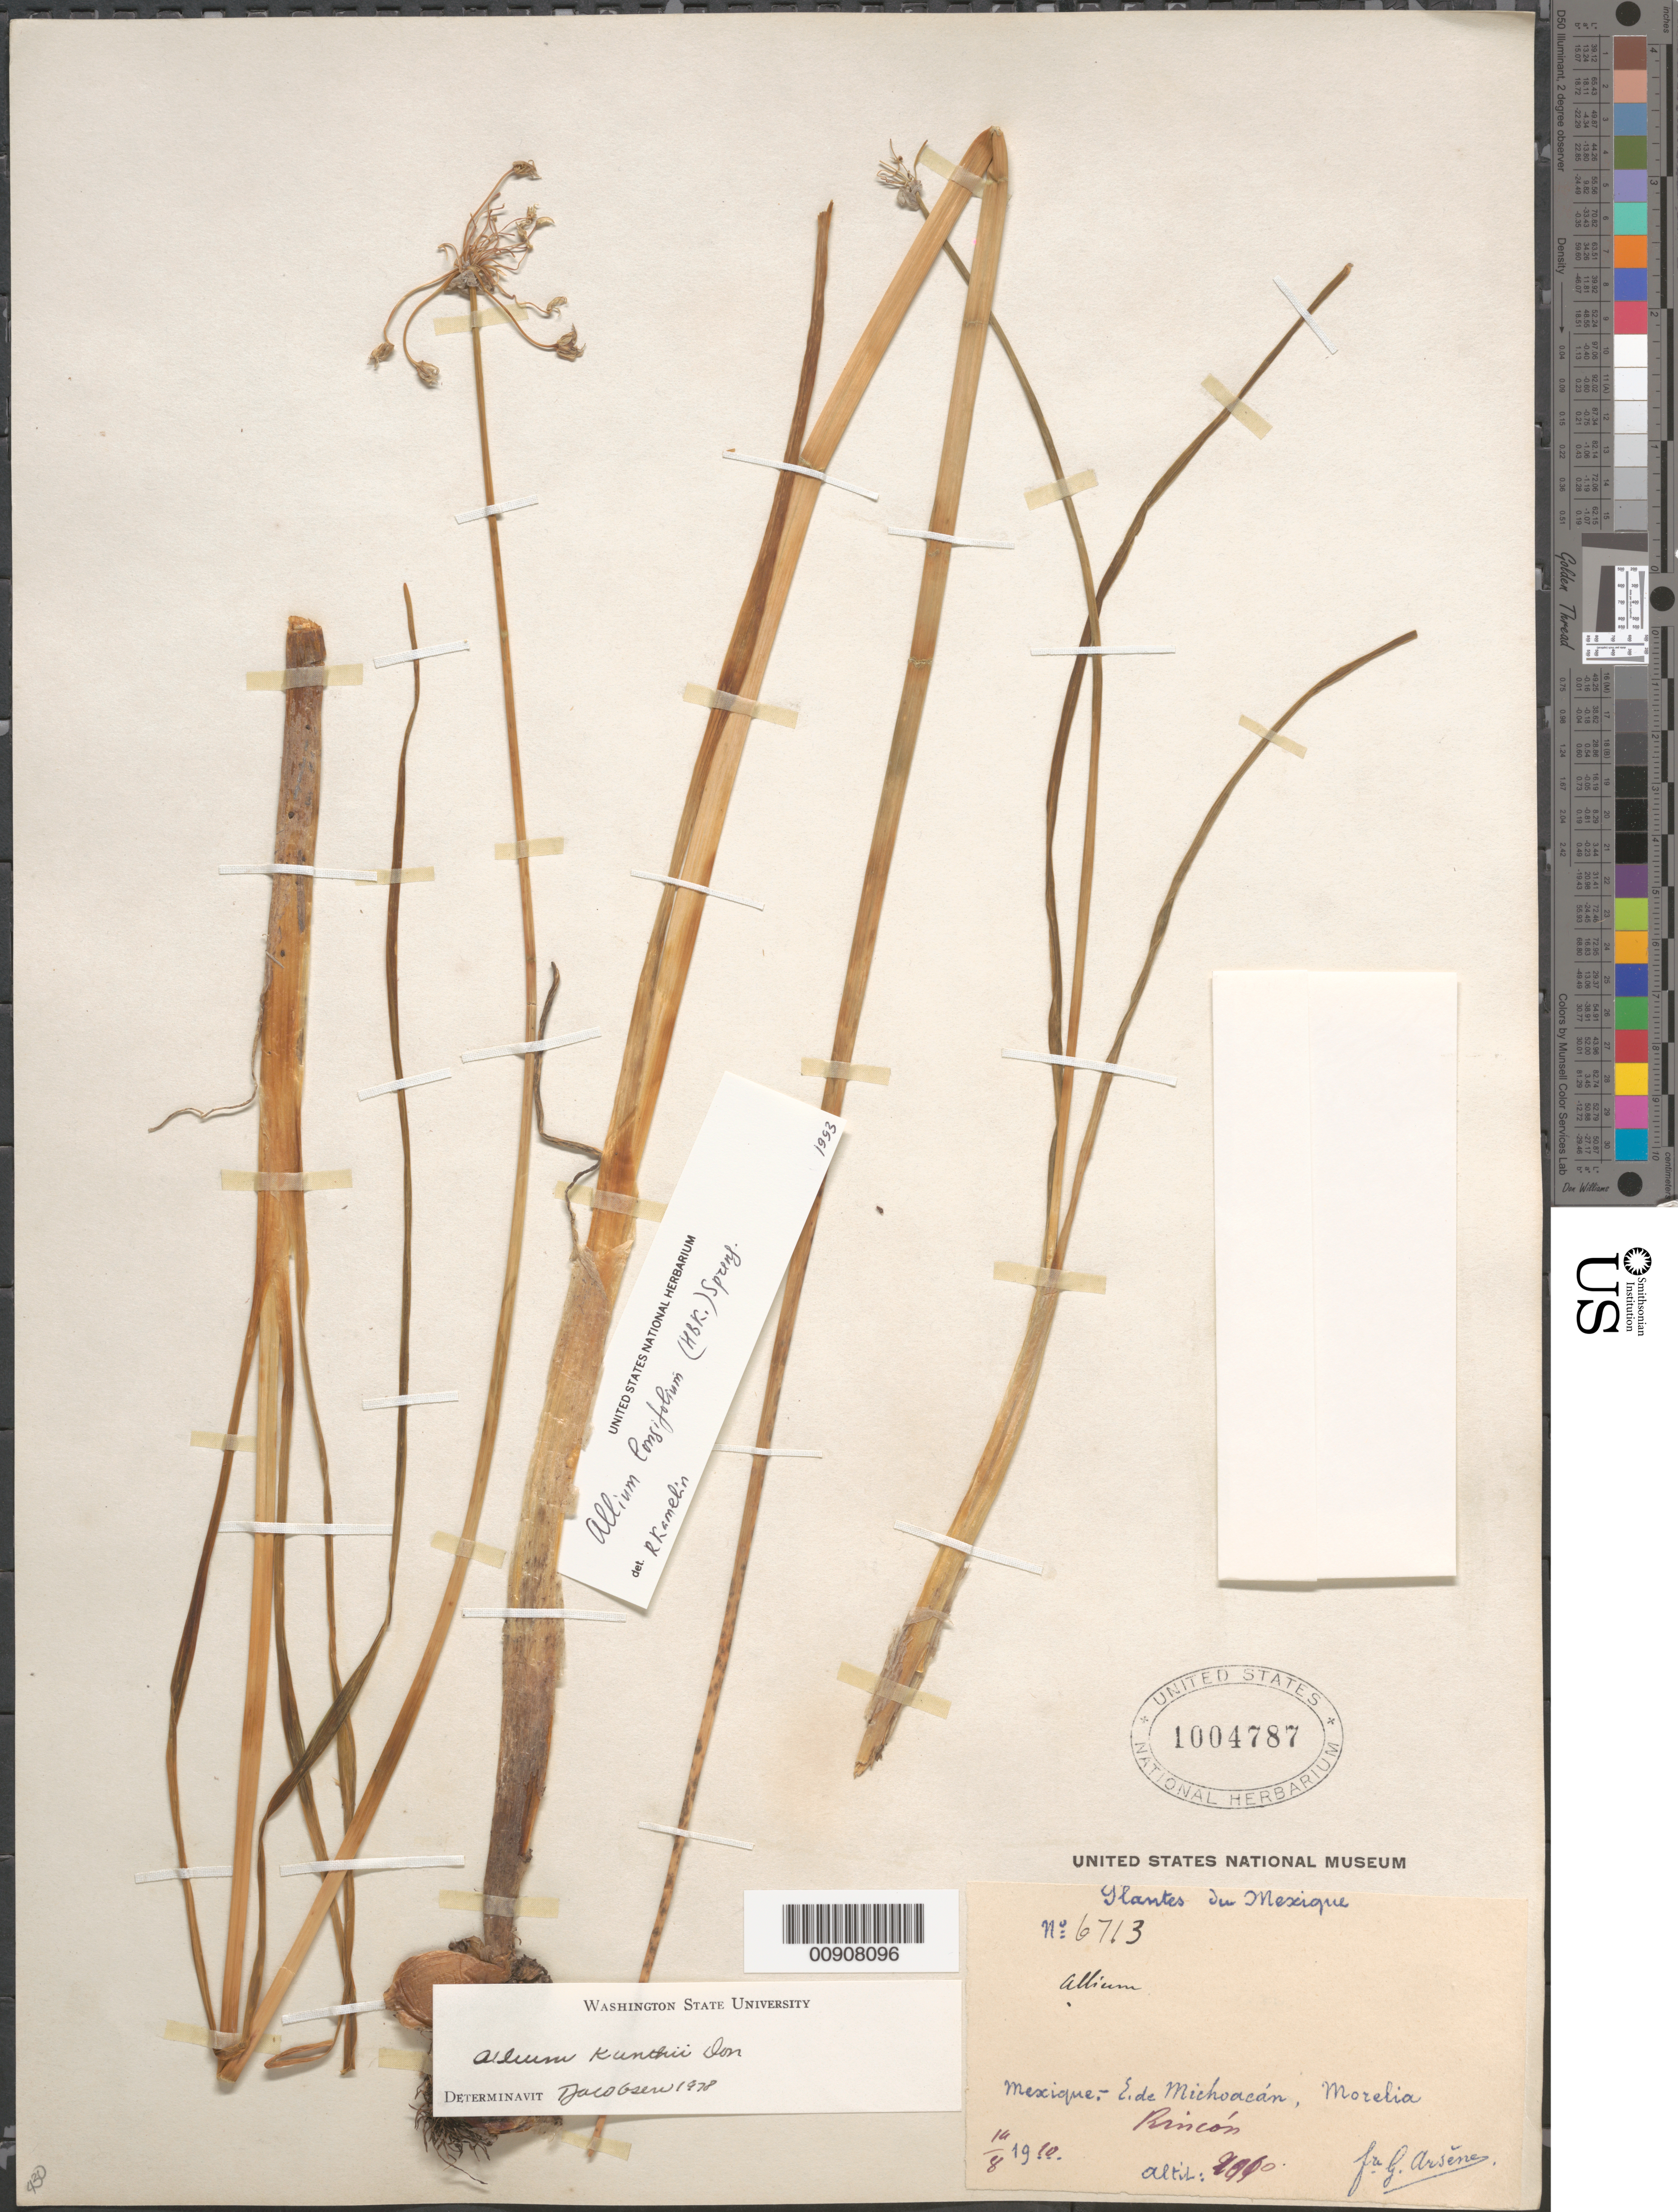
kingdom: Plantae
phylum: Tracheophyta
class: Liliopsida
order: Asparagales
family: Amaryllidaceae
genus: Allium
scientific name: Allium longifolium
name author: (Kunth) Spreng.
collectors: Bro. G. Arsène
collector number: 6713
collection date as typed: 14 Aug 1910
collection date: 1910-08-14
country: Mexico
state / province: Michoacán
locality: E. de Michoacán, Morelia, Rincón.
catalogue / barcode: US 1004787